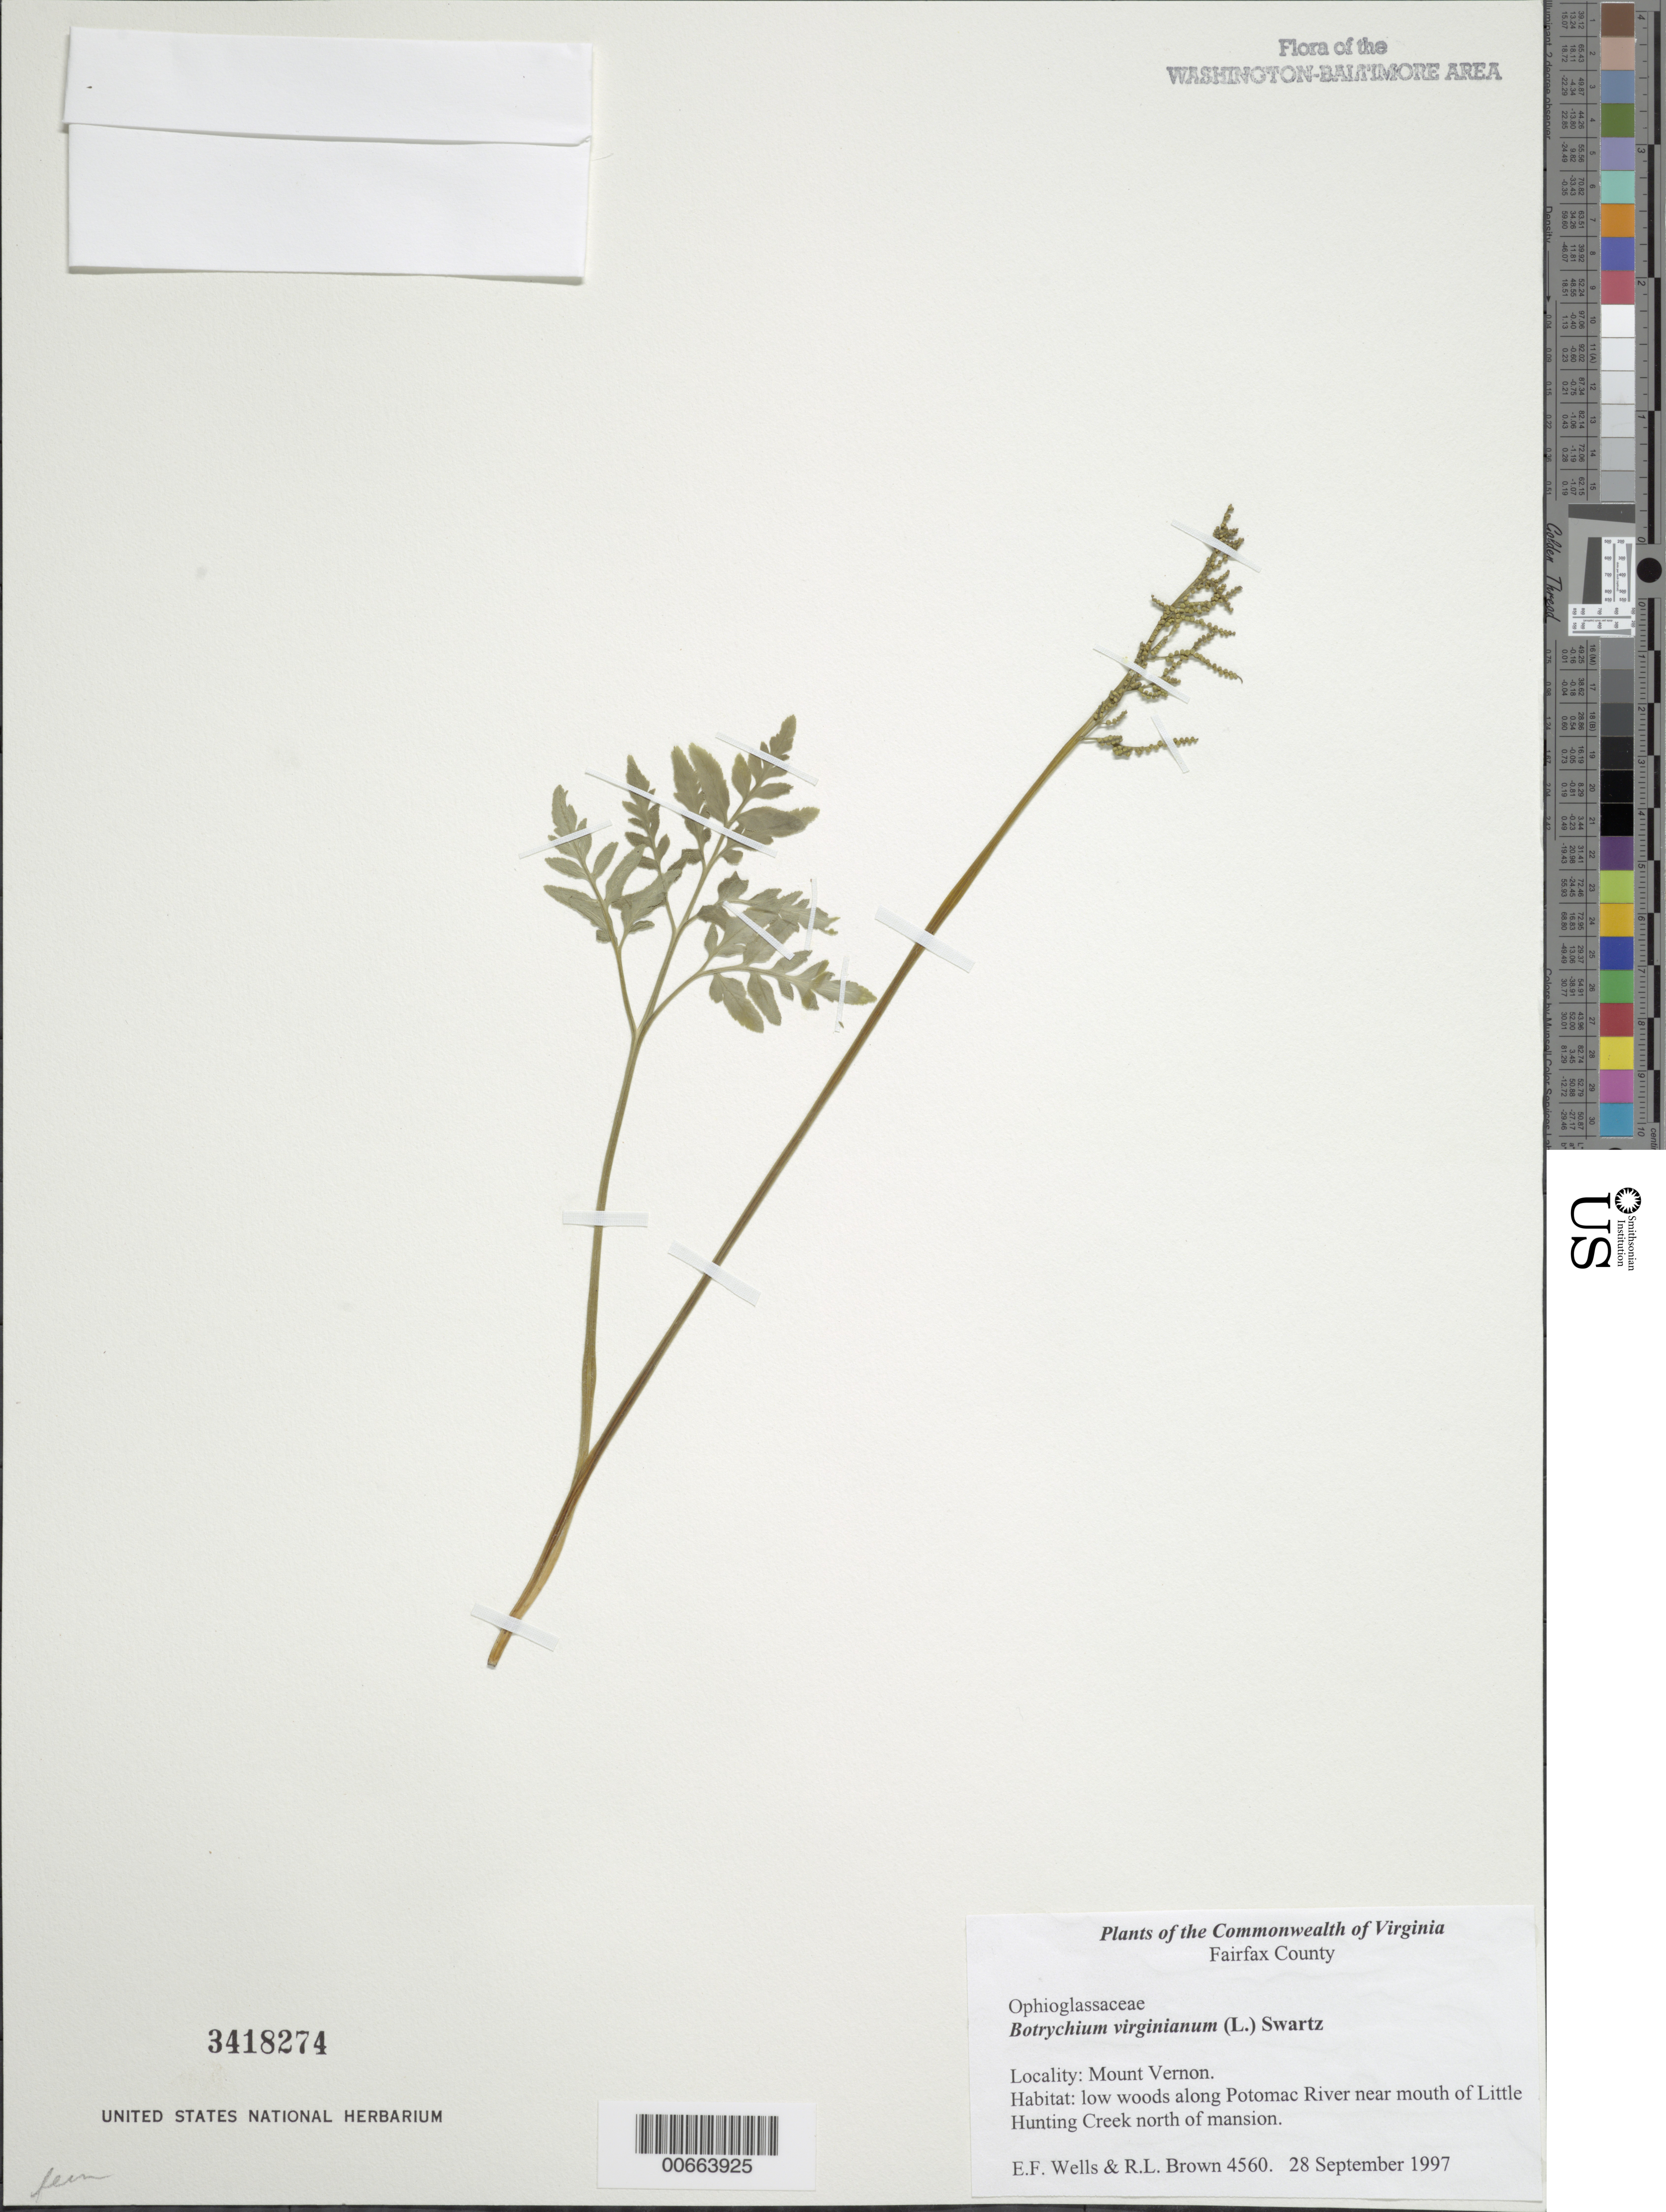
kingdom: Plantae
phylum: Tracheophyta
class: Polypodiopsida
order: Ophioglossales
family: Ophioglossaceae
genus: Botrychium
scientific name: Botrychium virginianum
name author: (L.) Sw.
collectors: E. F. Wells & R. L. Brown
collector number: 4560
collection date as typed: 03 Jun 1998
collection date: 1998-06-03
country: United States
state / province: Virginia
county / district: Fairfax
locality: Mount Vernon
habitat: low woods along Potomac River near mouth of Little Hunting Creek north of mansion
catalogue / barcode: US 3418274